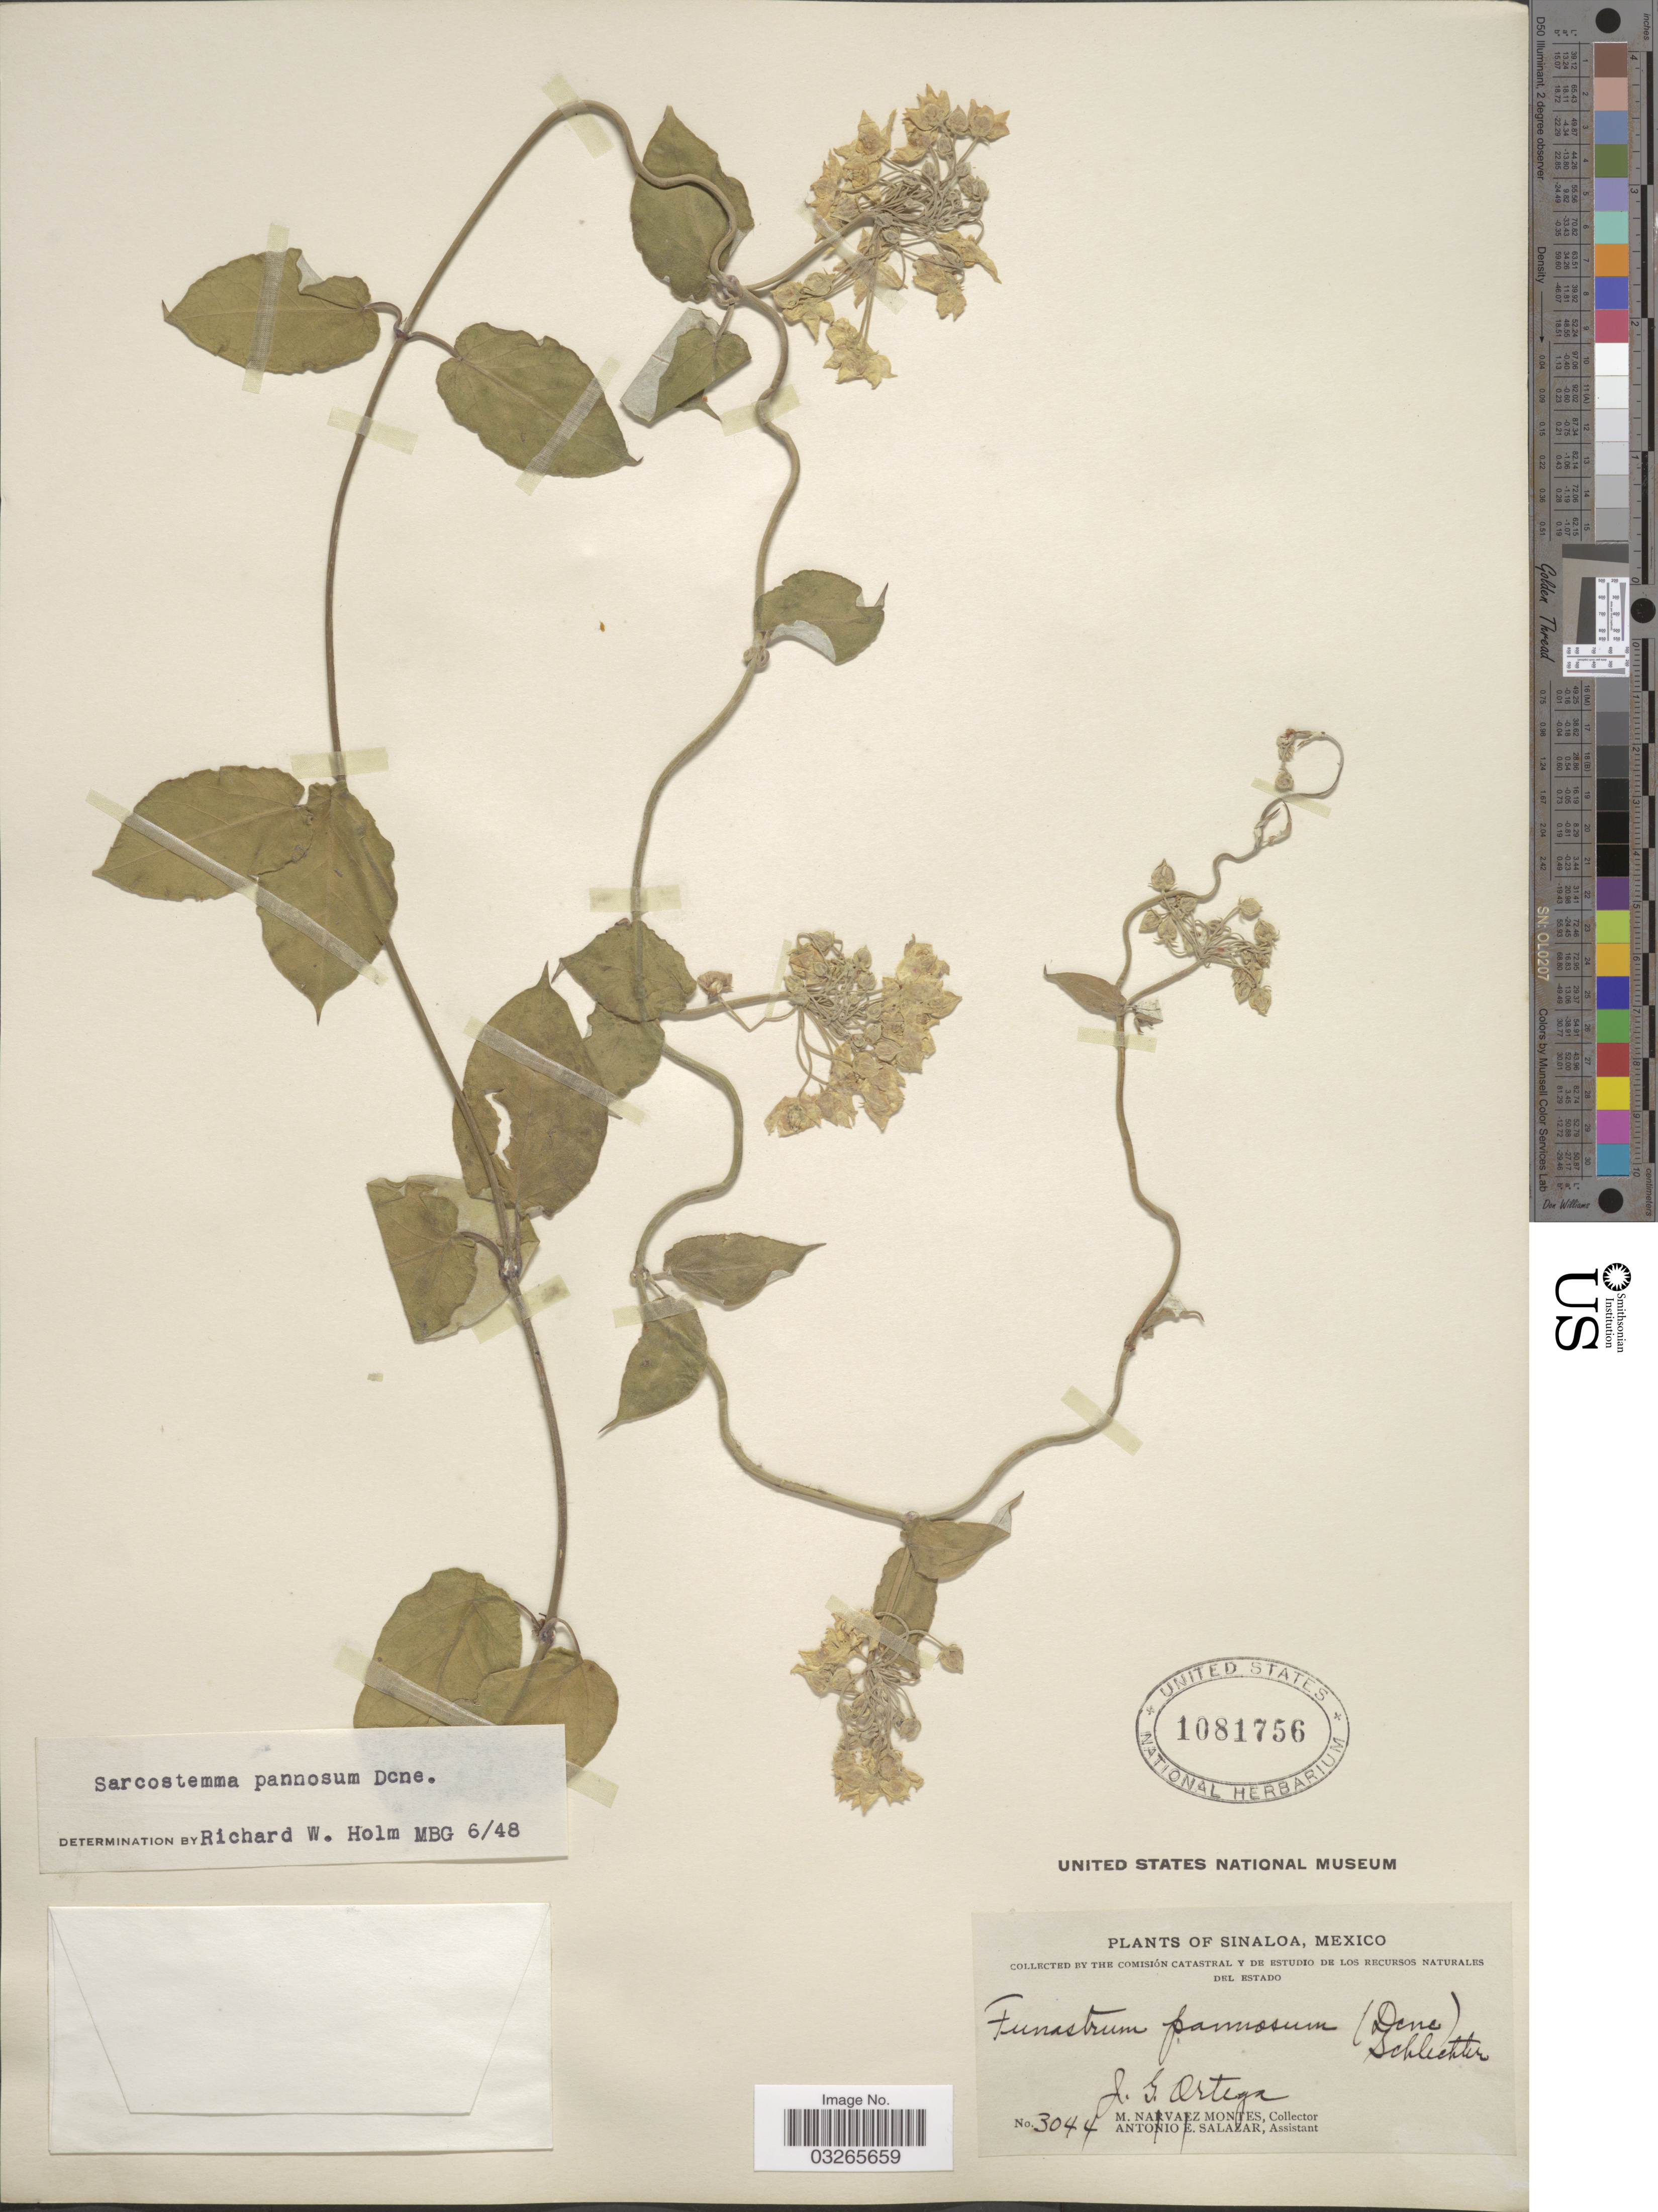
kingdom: Plantae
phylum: Tracheophyta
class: Magnoliopsida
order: Gentianales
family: Apocynaceae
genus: Sarcostemma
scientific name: Sarcostemma pannosum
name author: Decne.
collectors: J. Ortega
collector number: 3044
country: Mexico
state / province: Sinaloa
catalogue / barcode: US 1081756